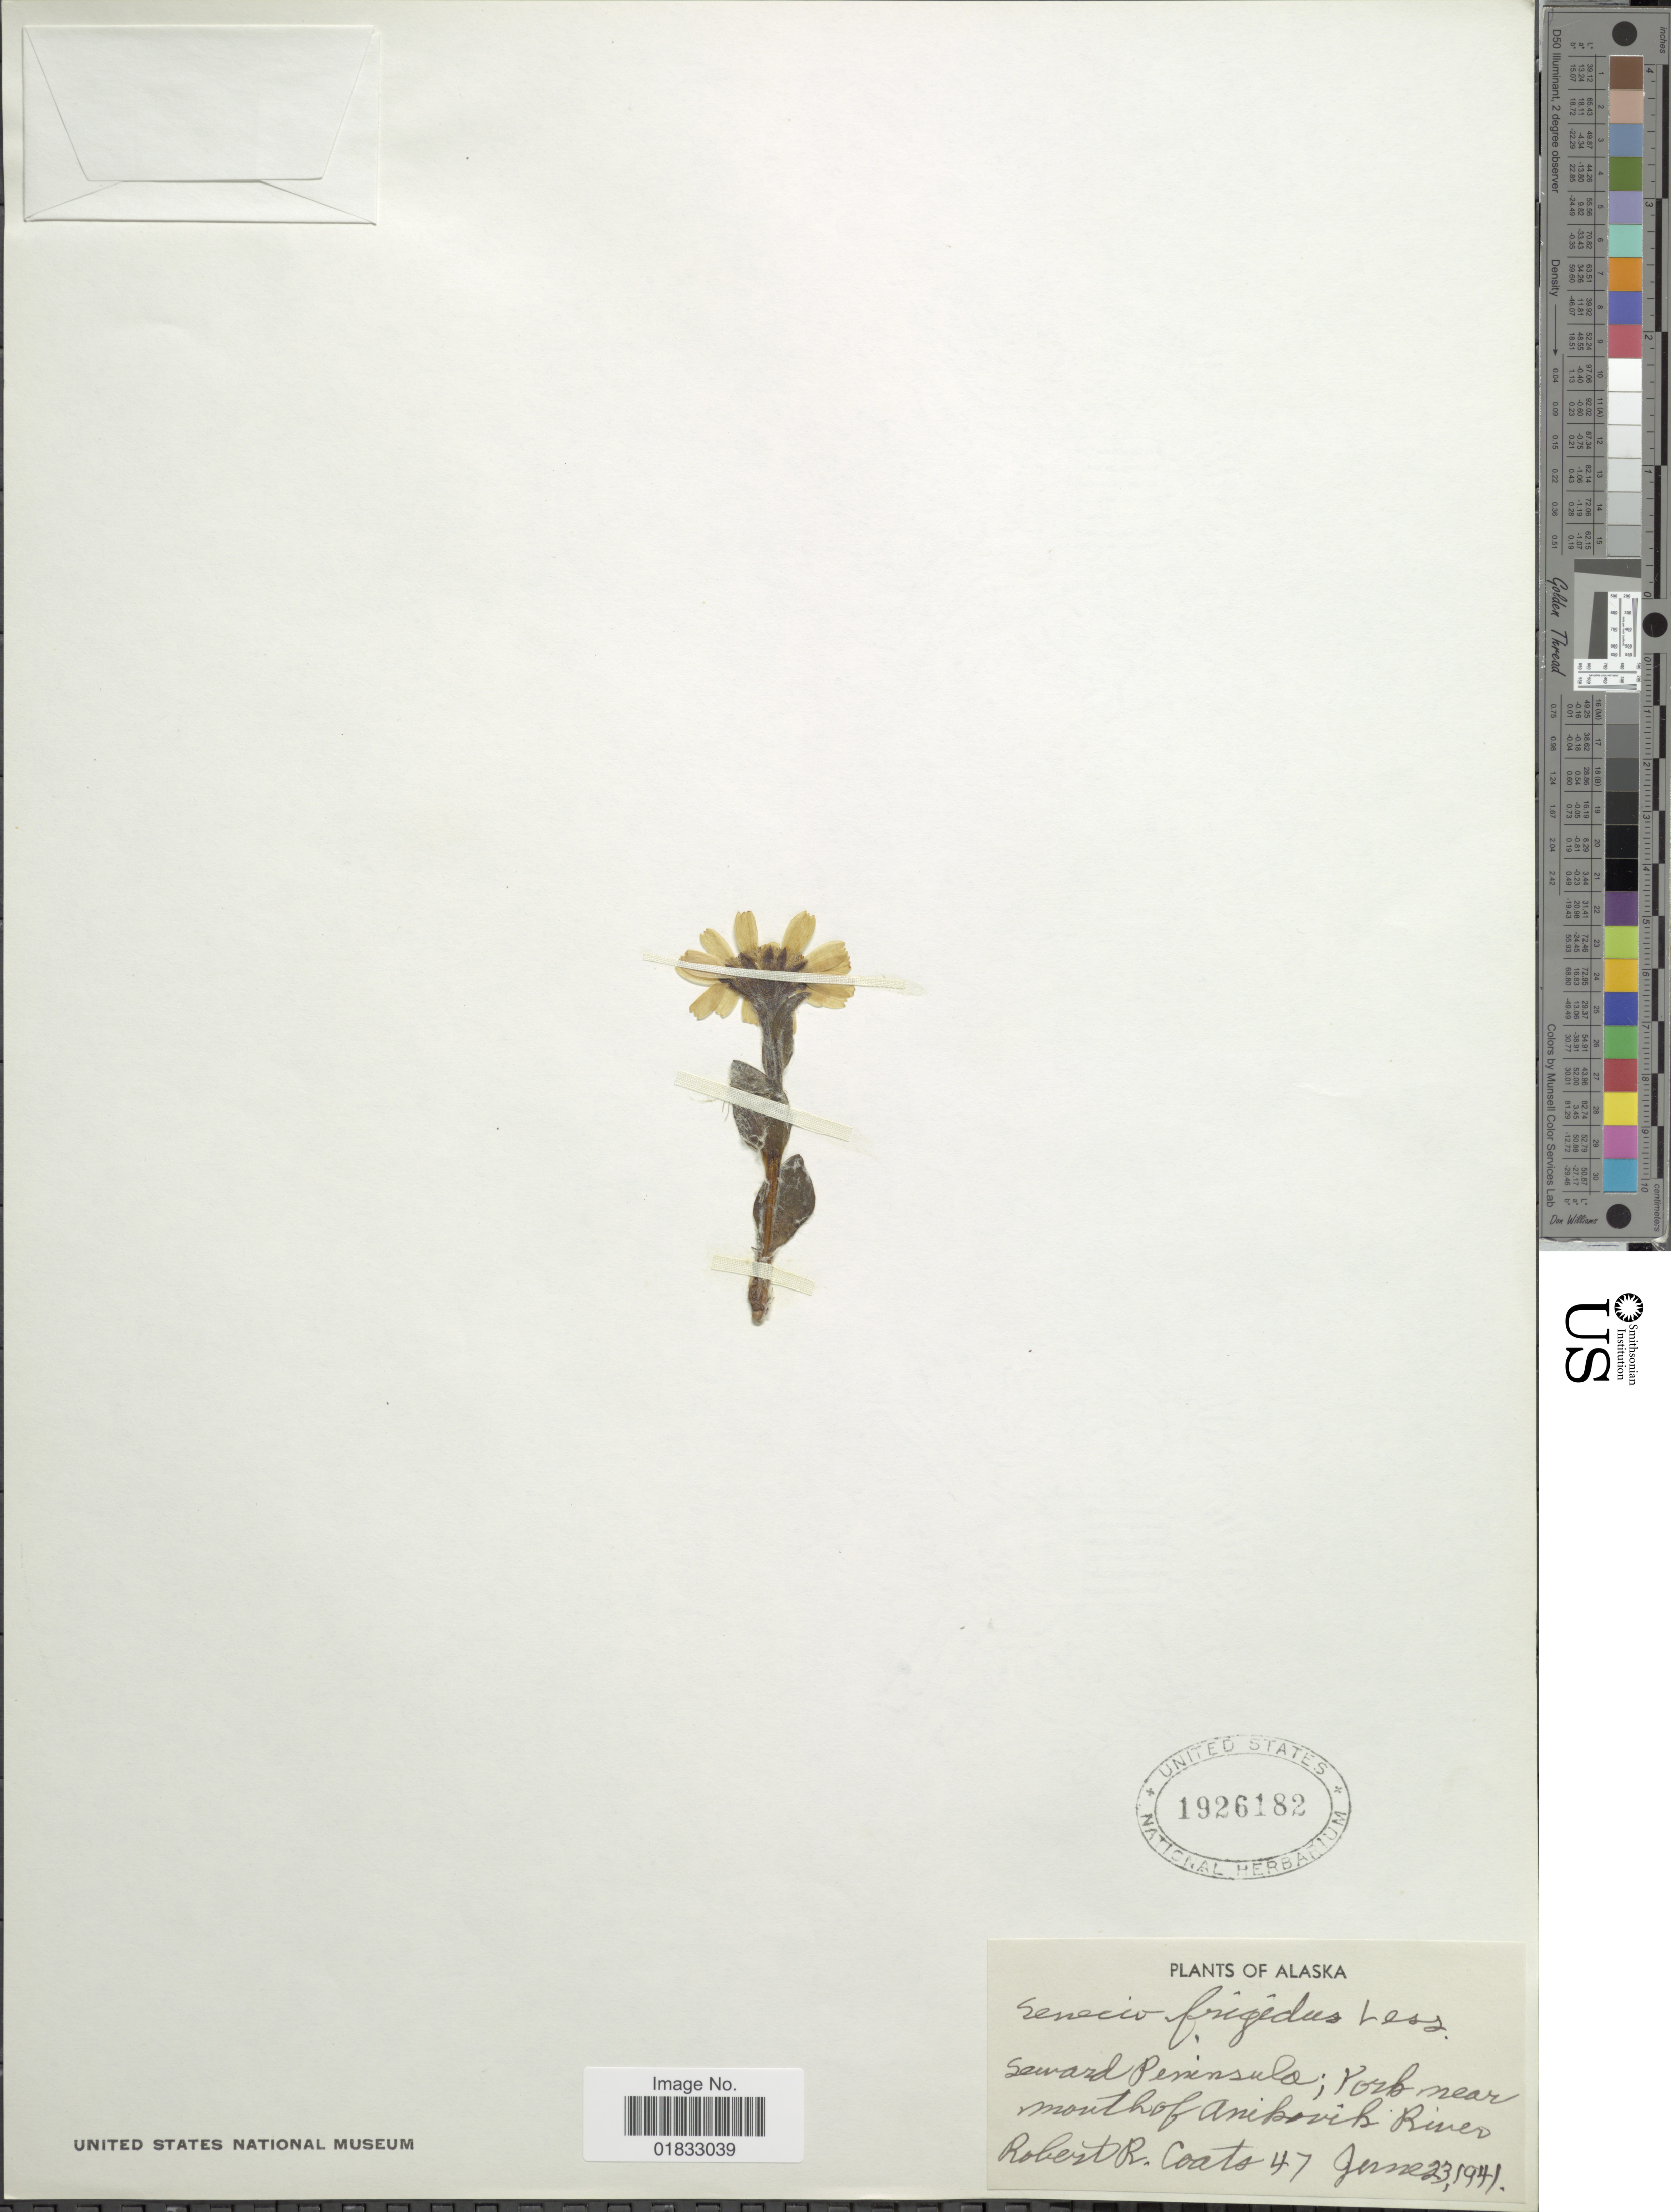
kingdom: Plantae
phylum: Tracheophyta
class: Magnoliopsida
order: Asterales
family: Asteraceae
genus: Tephroseris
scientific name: Tephroseris frigida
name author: (Richardson) Holub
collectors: R. Coats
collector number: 47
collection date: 1941-06-23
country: United States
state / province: Alaska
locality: Seward Peninsula; York near mouth of Anikovik River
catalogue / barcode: US 1926182